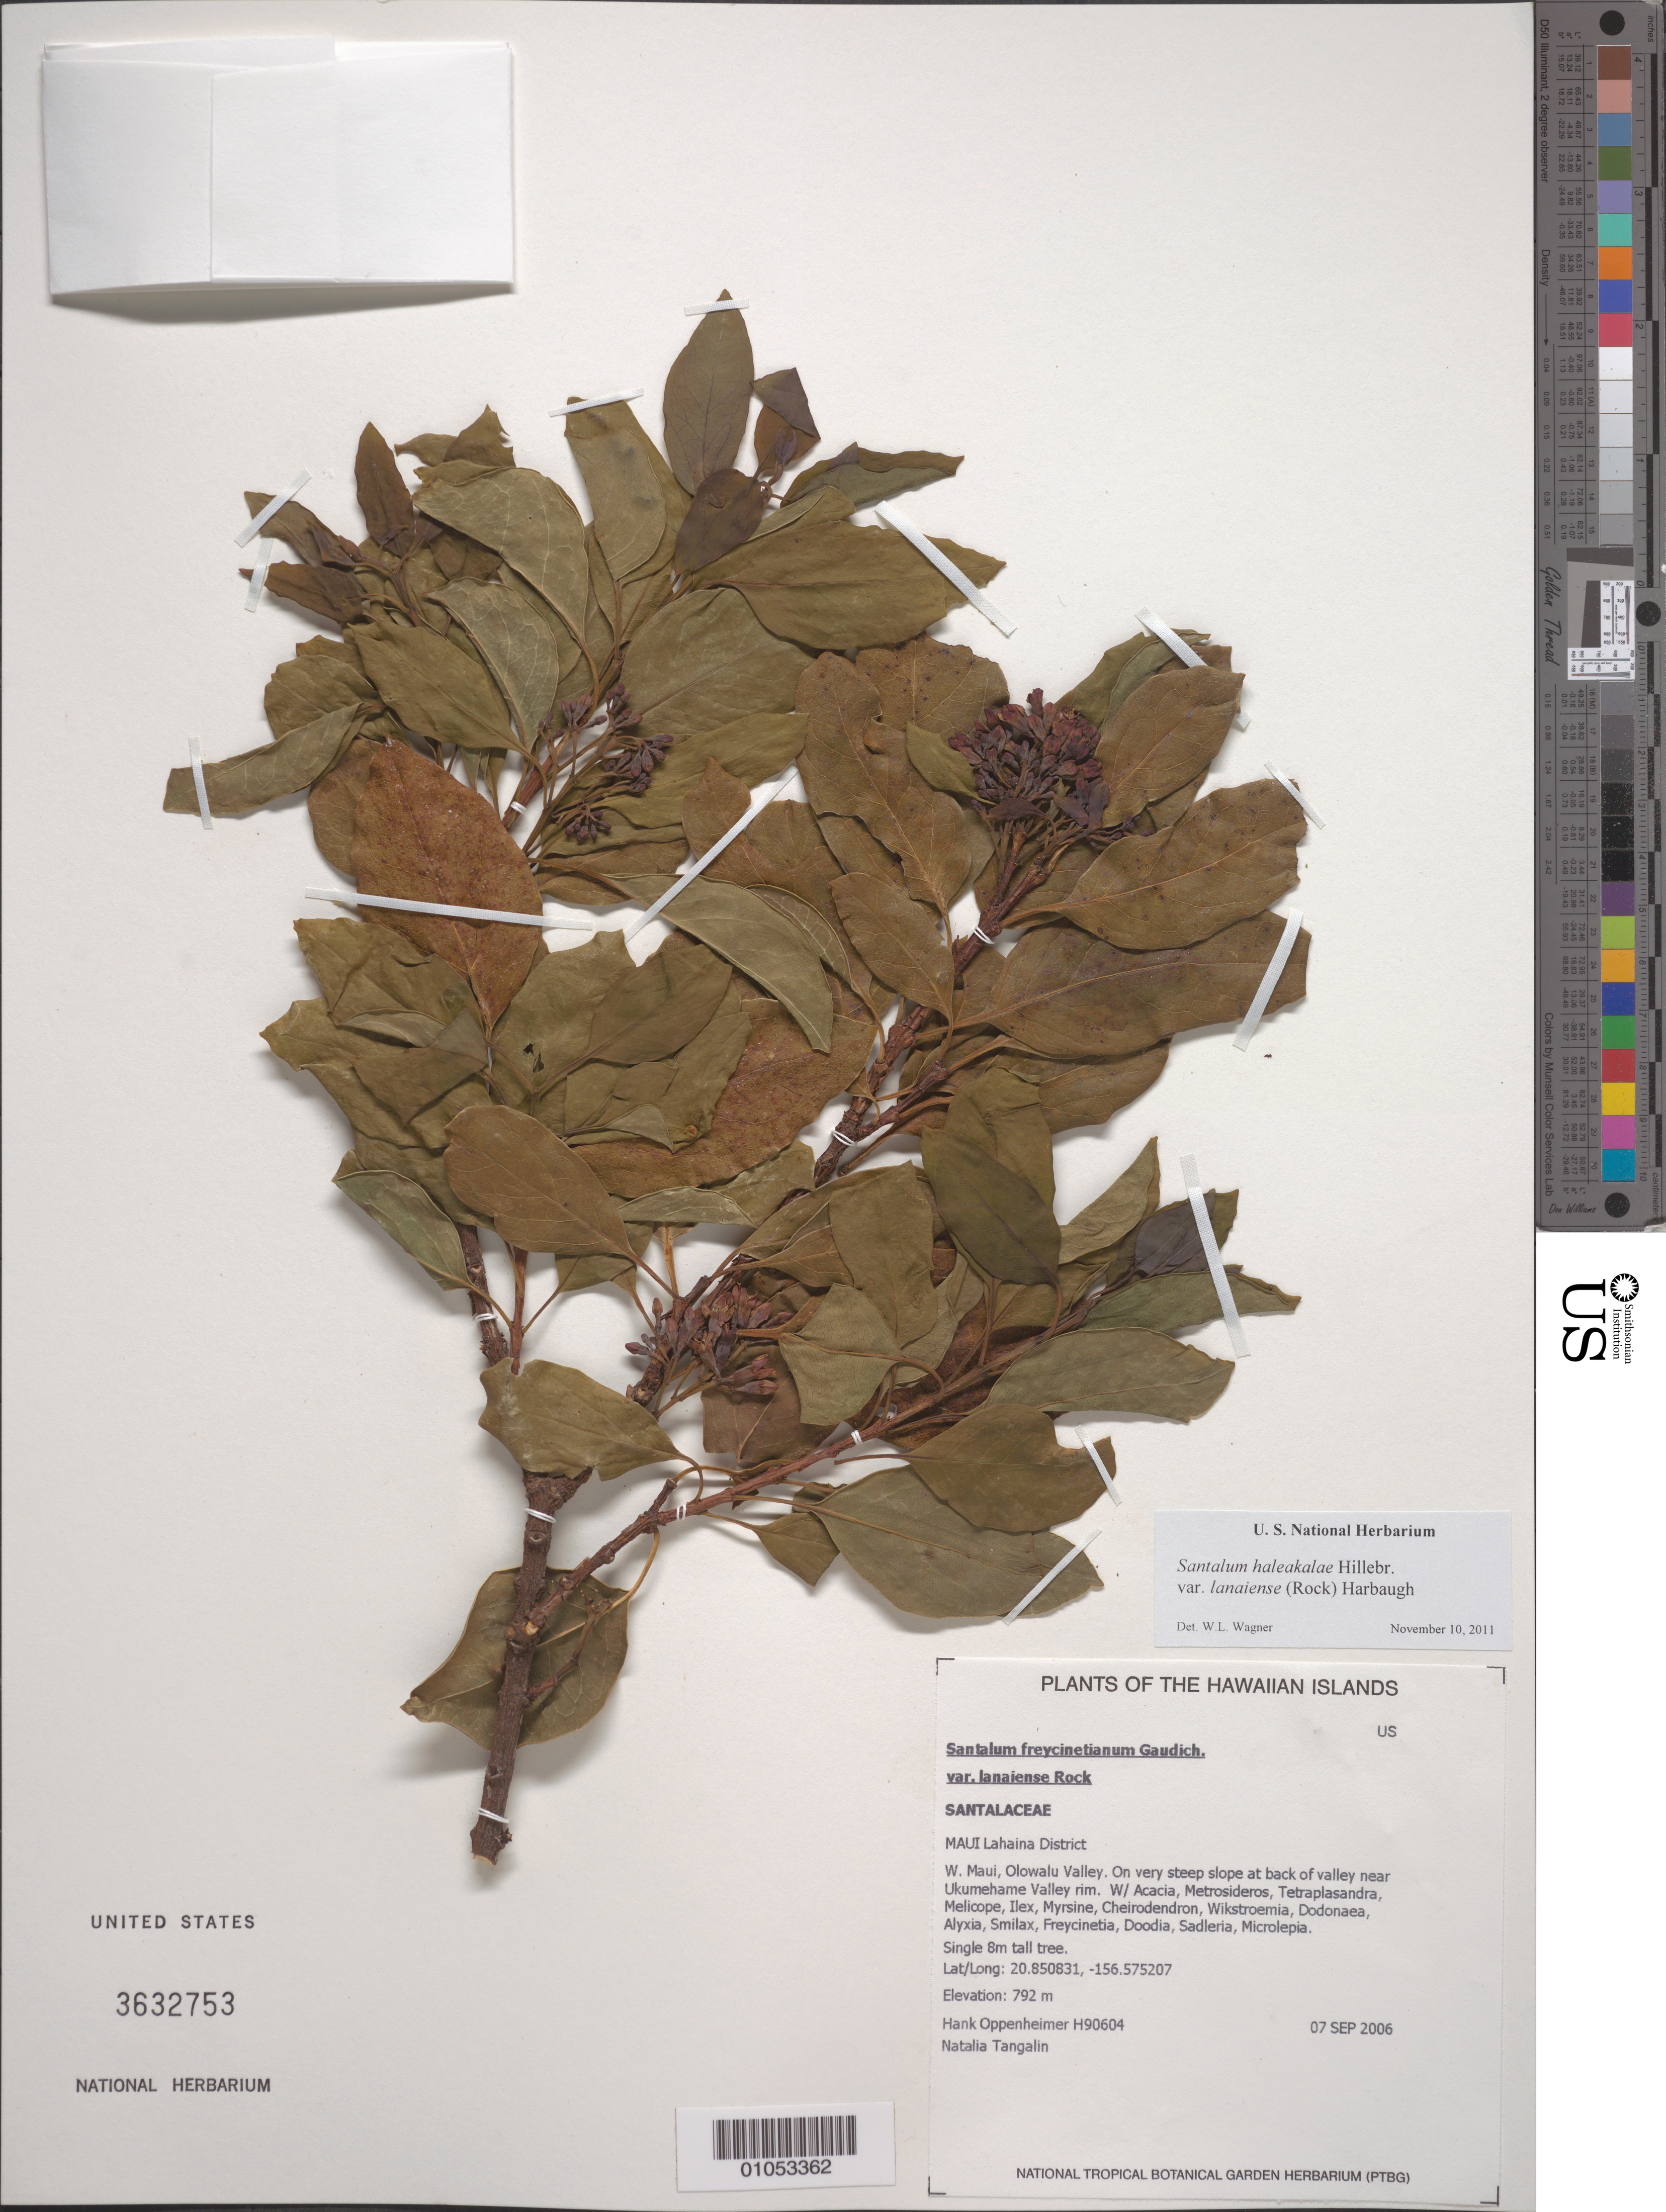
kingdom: Plantae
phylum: Tracheophyta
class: Magnoliopsida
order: Santalales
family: Santalaceae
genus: Santalum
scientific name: Santalum haleakalae var. lanaiense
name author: (Rock) Harbaugh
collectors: H. L. Oppenheimer & N. Tangalin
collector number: H90604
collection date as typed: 7 Sep 2006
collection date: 2006-09-07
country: United States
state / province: Hawaii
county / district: Maui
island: Maui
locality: W. Maui, Lahaina District, Olowalu Valley on very steep slope at back of valley near Ukumehame Valley rim.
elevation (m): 792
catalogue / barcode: US 3632753